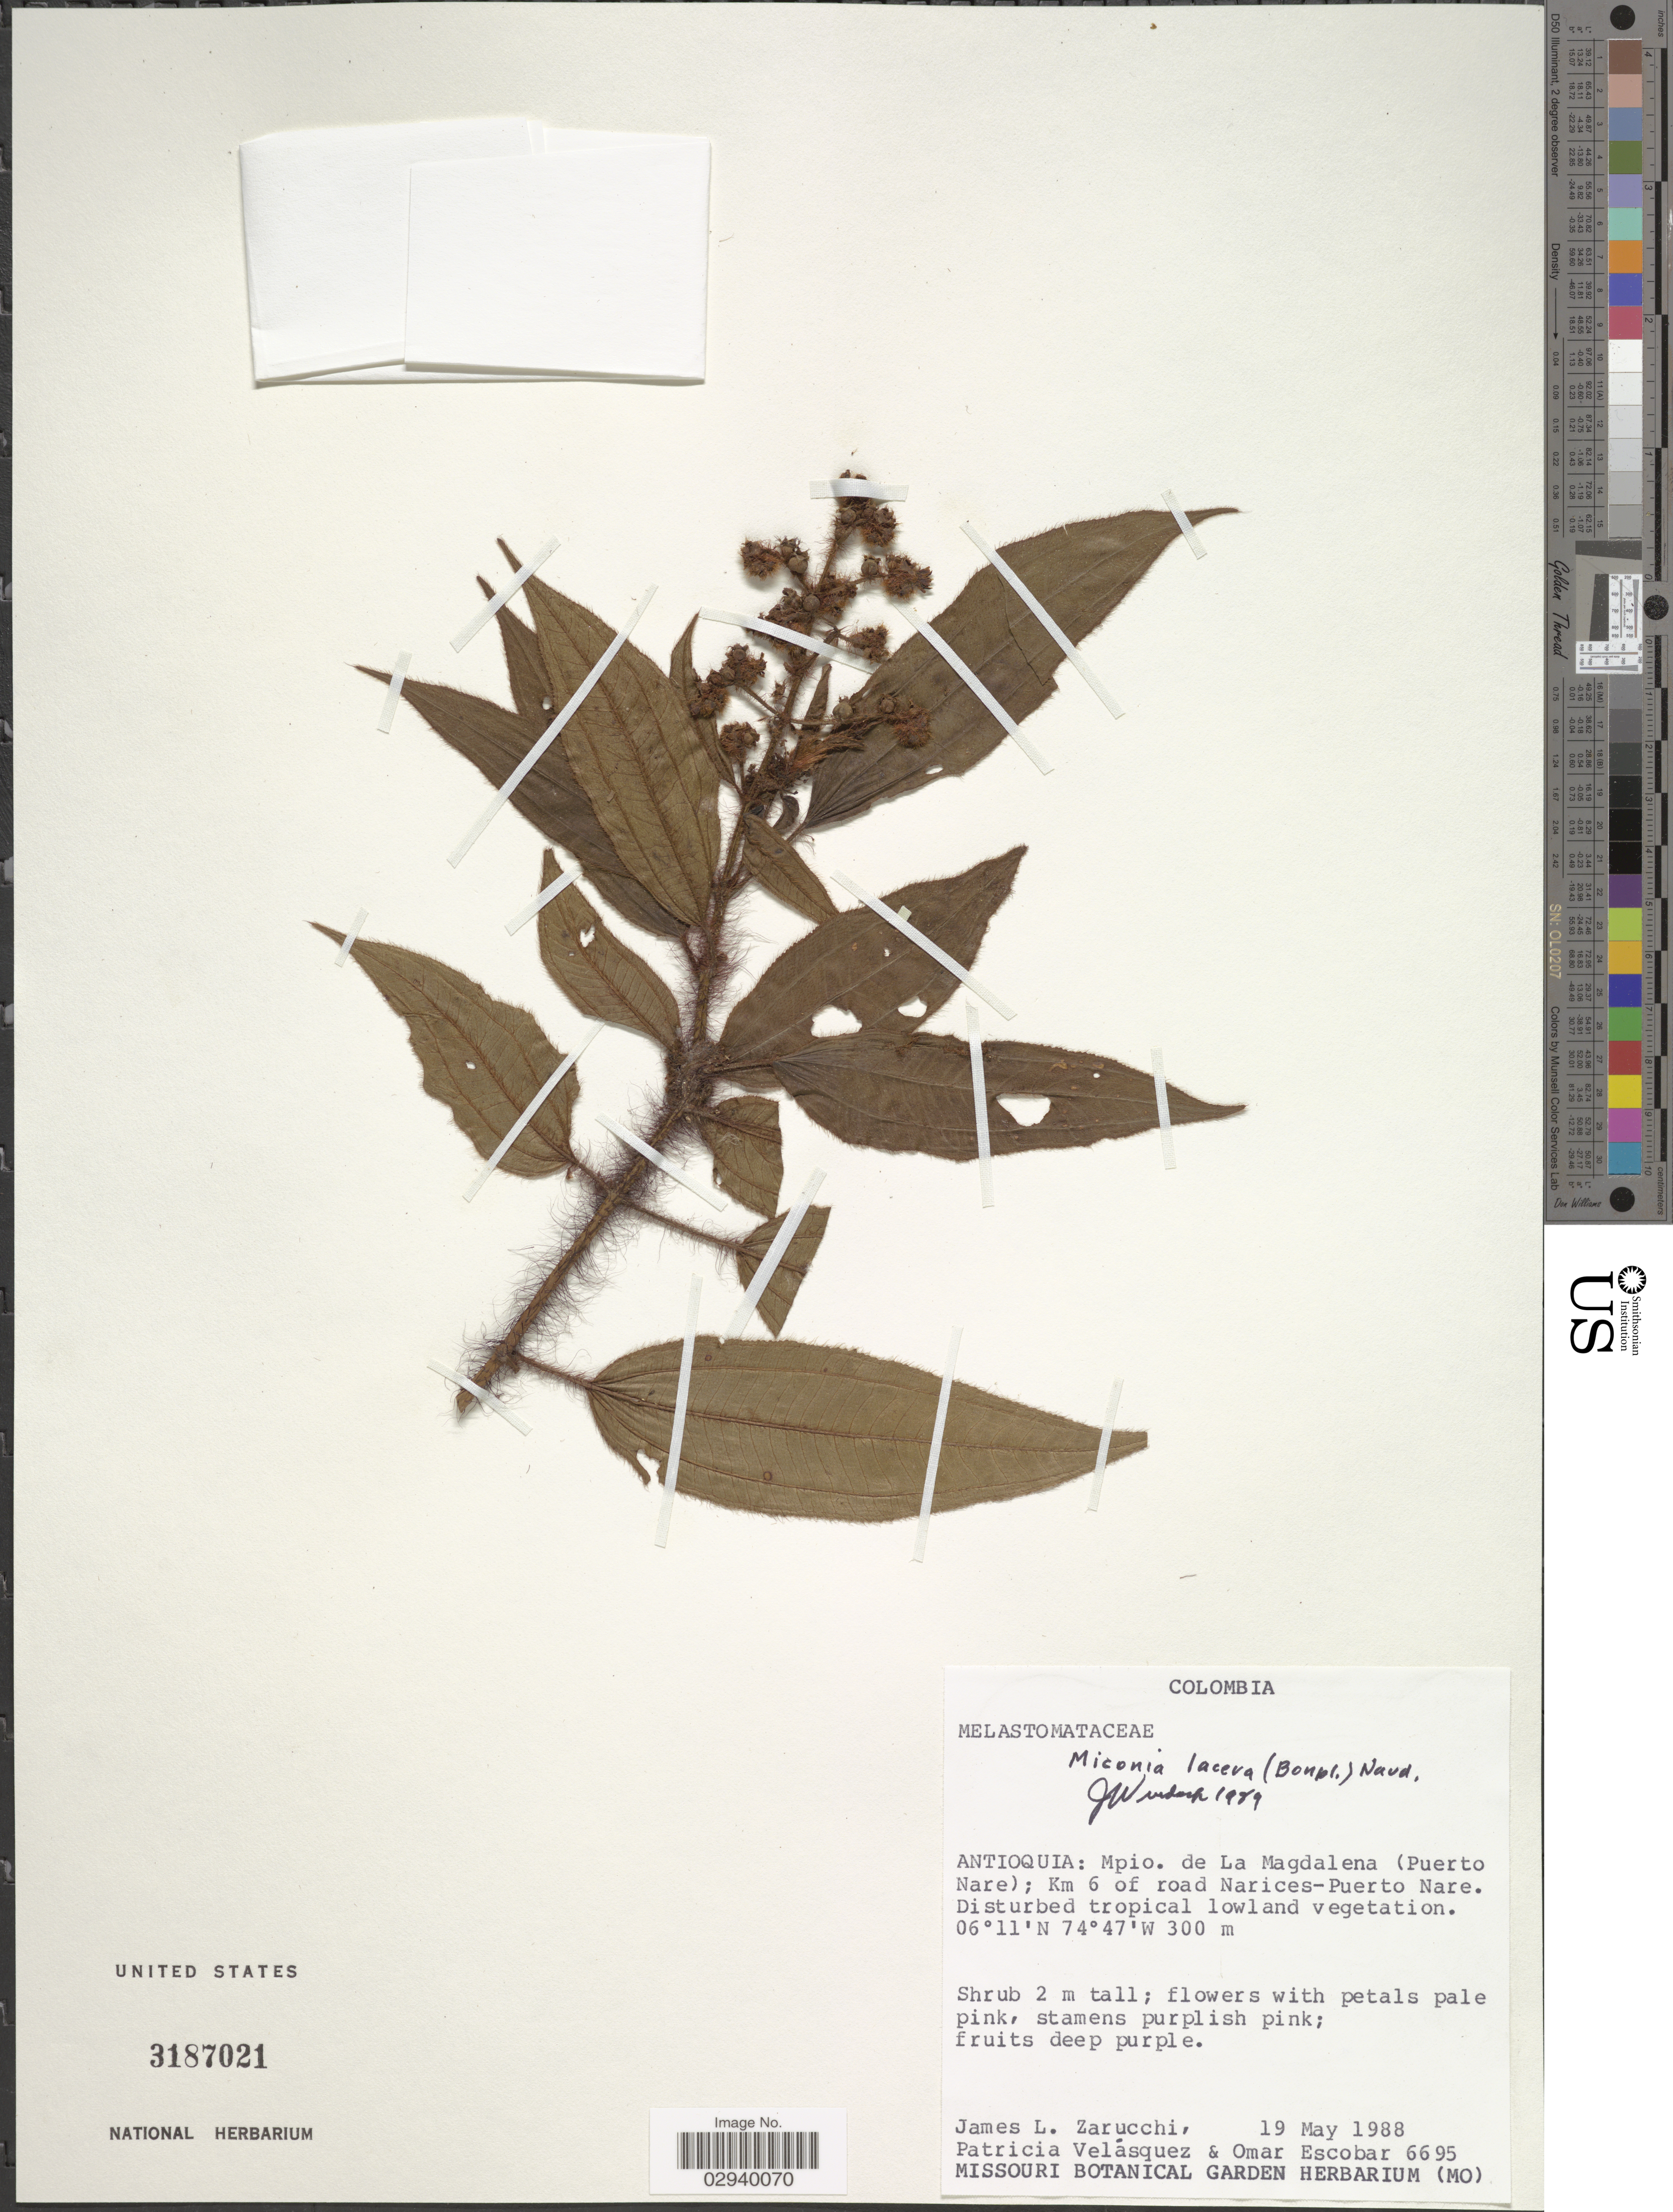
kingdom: Plantae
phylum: Tracheophyta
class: Magnoliopsida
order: Myrtales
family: Melastomataceae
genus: Miconia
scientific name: Miconia lacera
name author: (Bonpl.) Naudin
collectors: J. L. Zarucchi, P. Velasquez & O. D. Escobar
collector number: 6695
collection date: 1988-05-19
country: Colombia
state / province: Antioquia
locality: Mpio. de La Magdalena (Puerto Nare); Km 6 of road Narices-Puerto Nare.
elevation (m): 300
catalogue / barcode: US 3187021